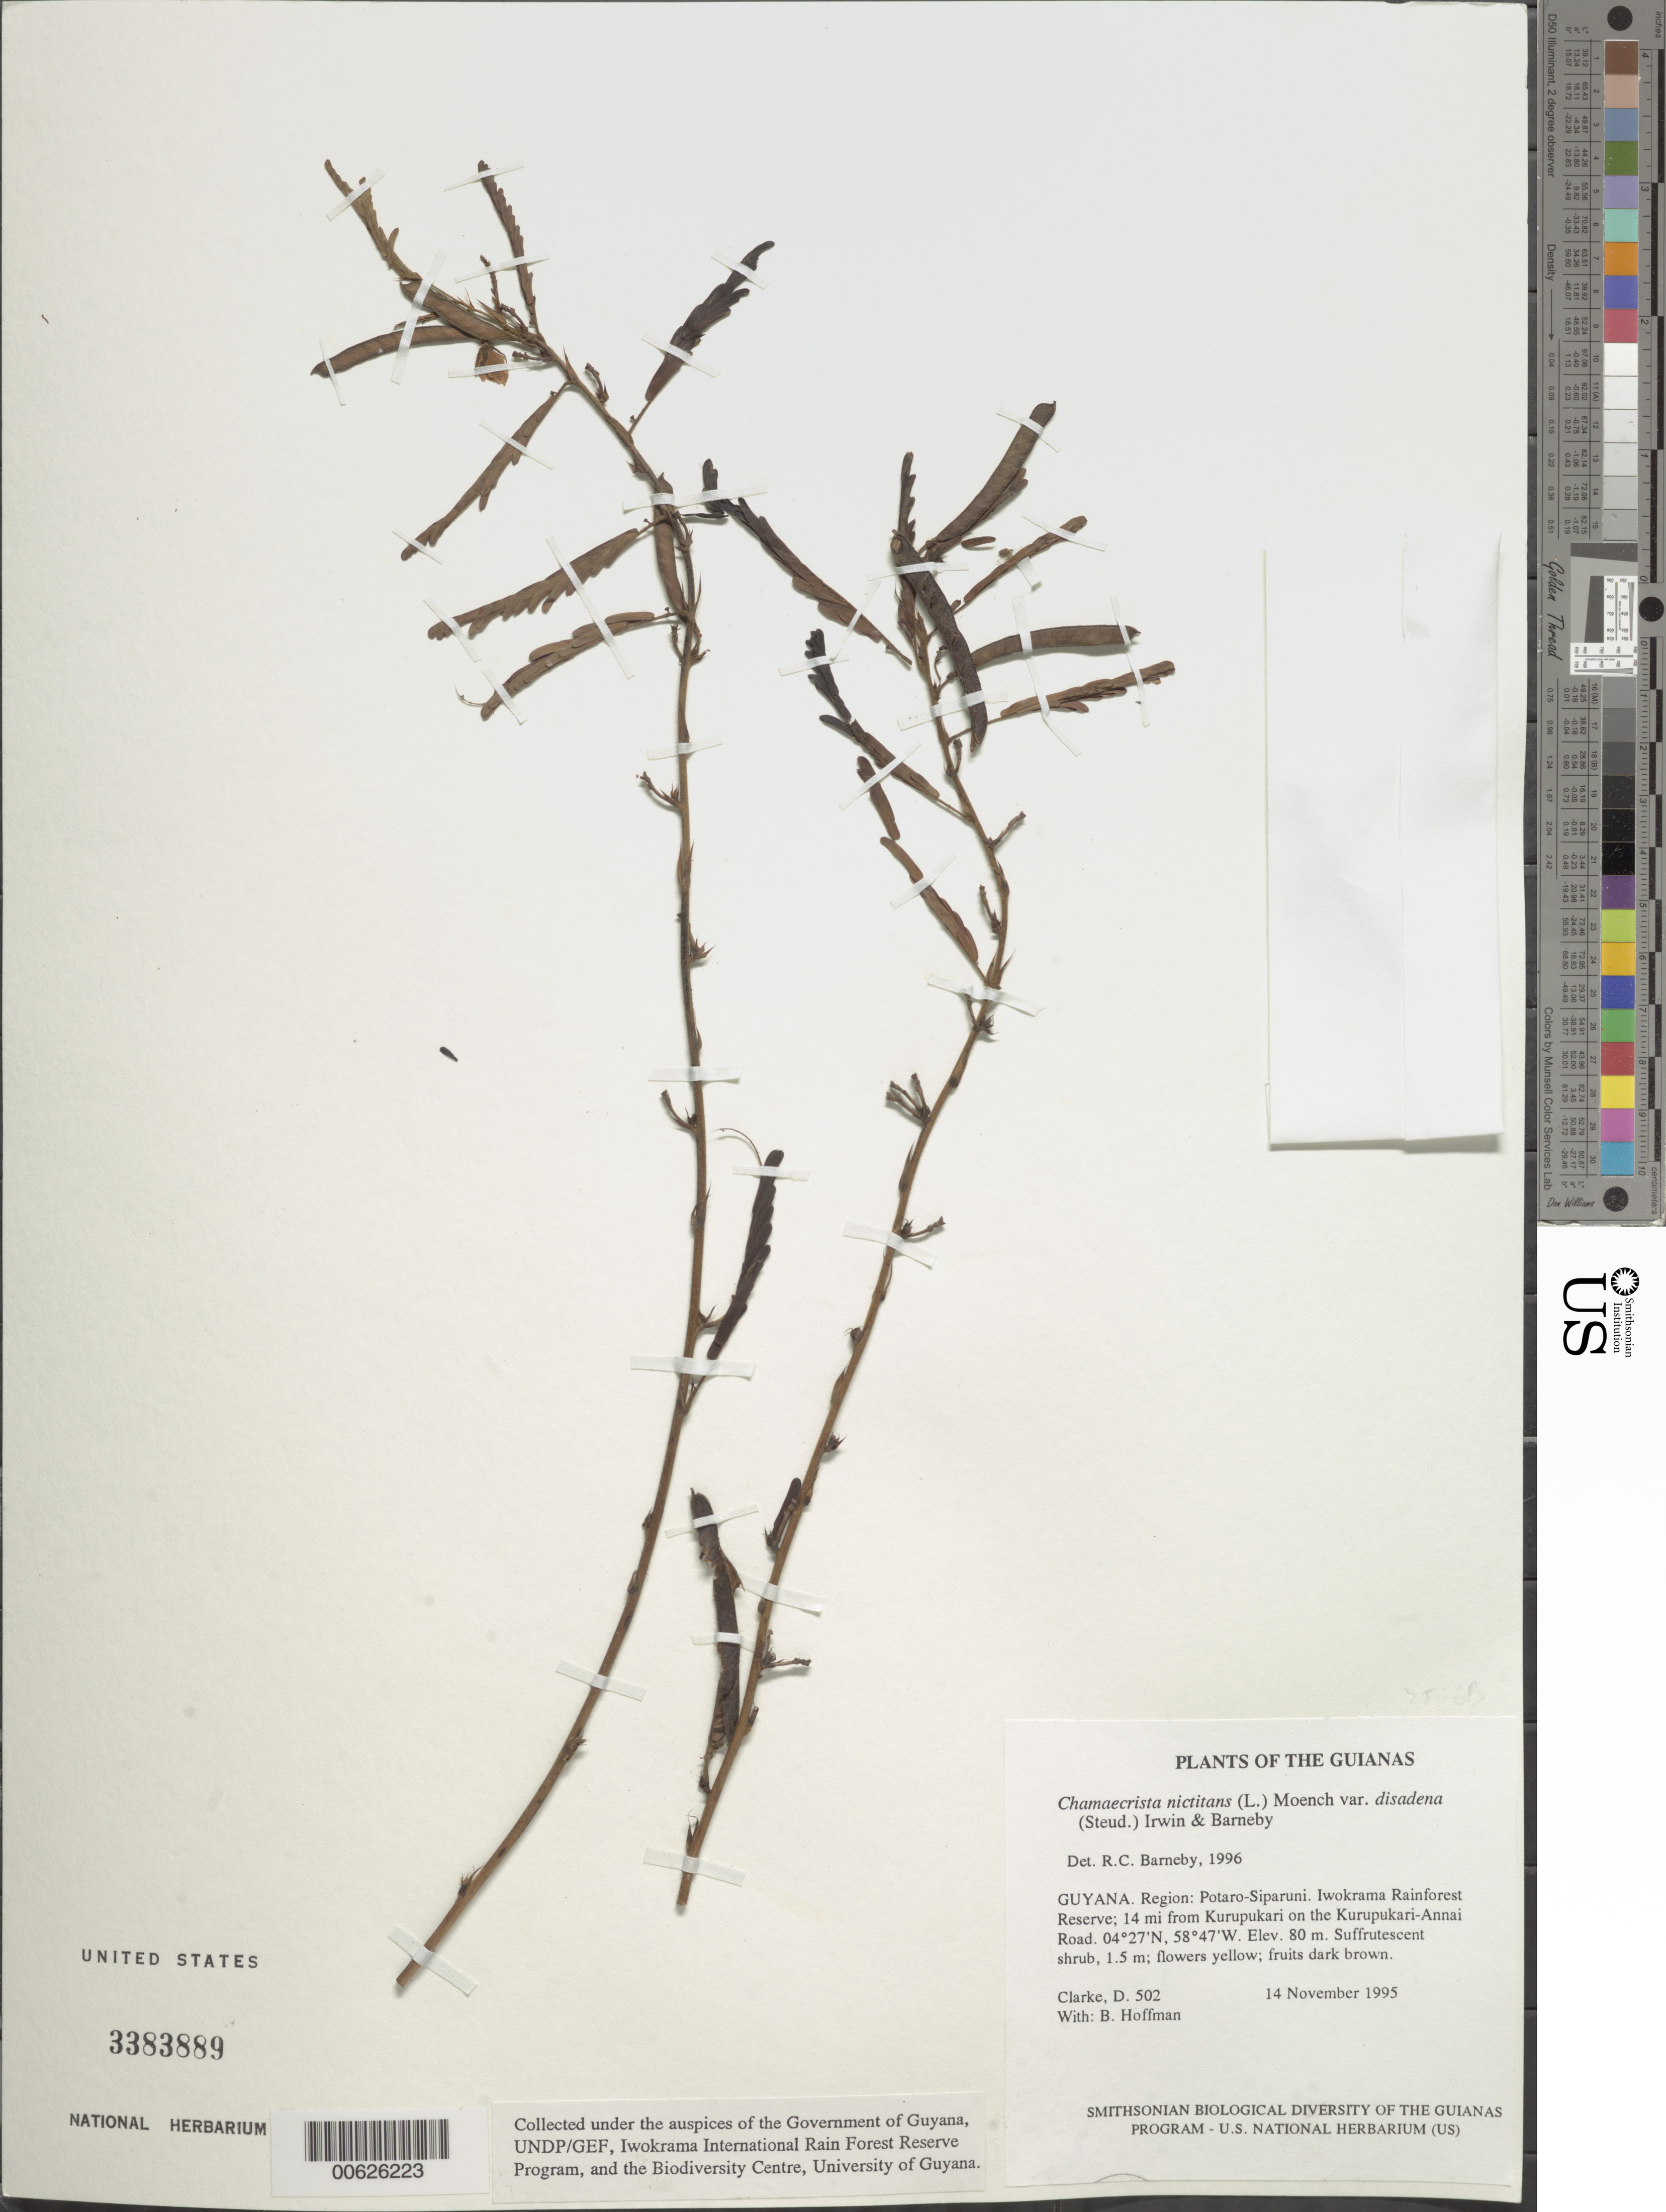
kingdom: Plantae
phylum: Tracheophyta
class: Magnoliopsida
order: Fabales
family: Fabaceae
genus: Chamaecrista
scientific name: Chamaecrista nictitans var. disadena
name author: (Steud.) H.S. Irwin & Barneby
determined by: Barneby, Rupert C., (NY)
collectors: H. D. Clarke & B. Hoffman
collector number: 502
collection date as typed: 14 November 1995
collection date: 1995-11-14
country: Guyana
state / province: Potaro-Siparuni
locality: Iwokrama Rainforest Reserve; 14 mi from Kurupukari on the Kurupukari-Annai Road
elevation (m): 80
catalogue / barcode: US 3383889